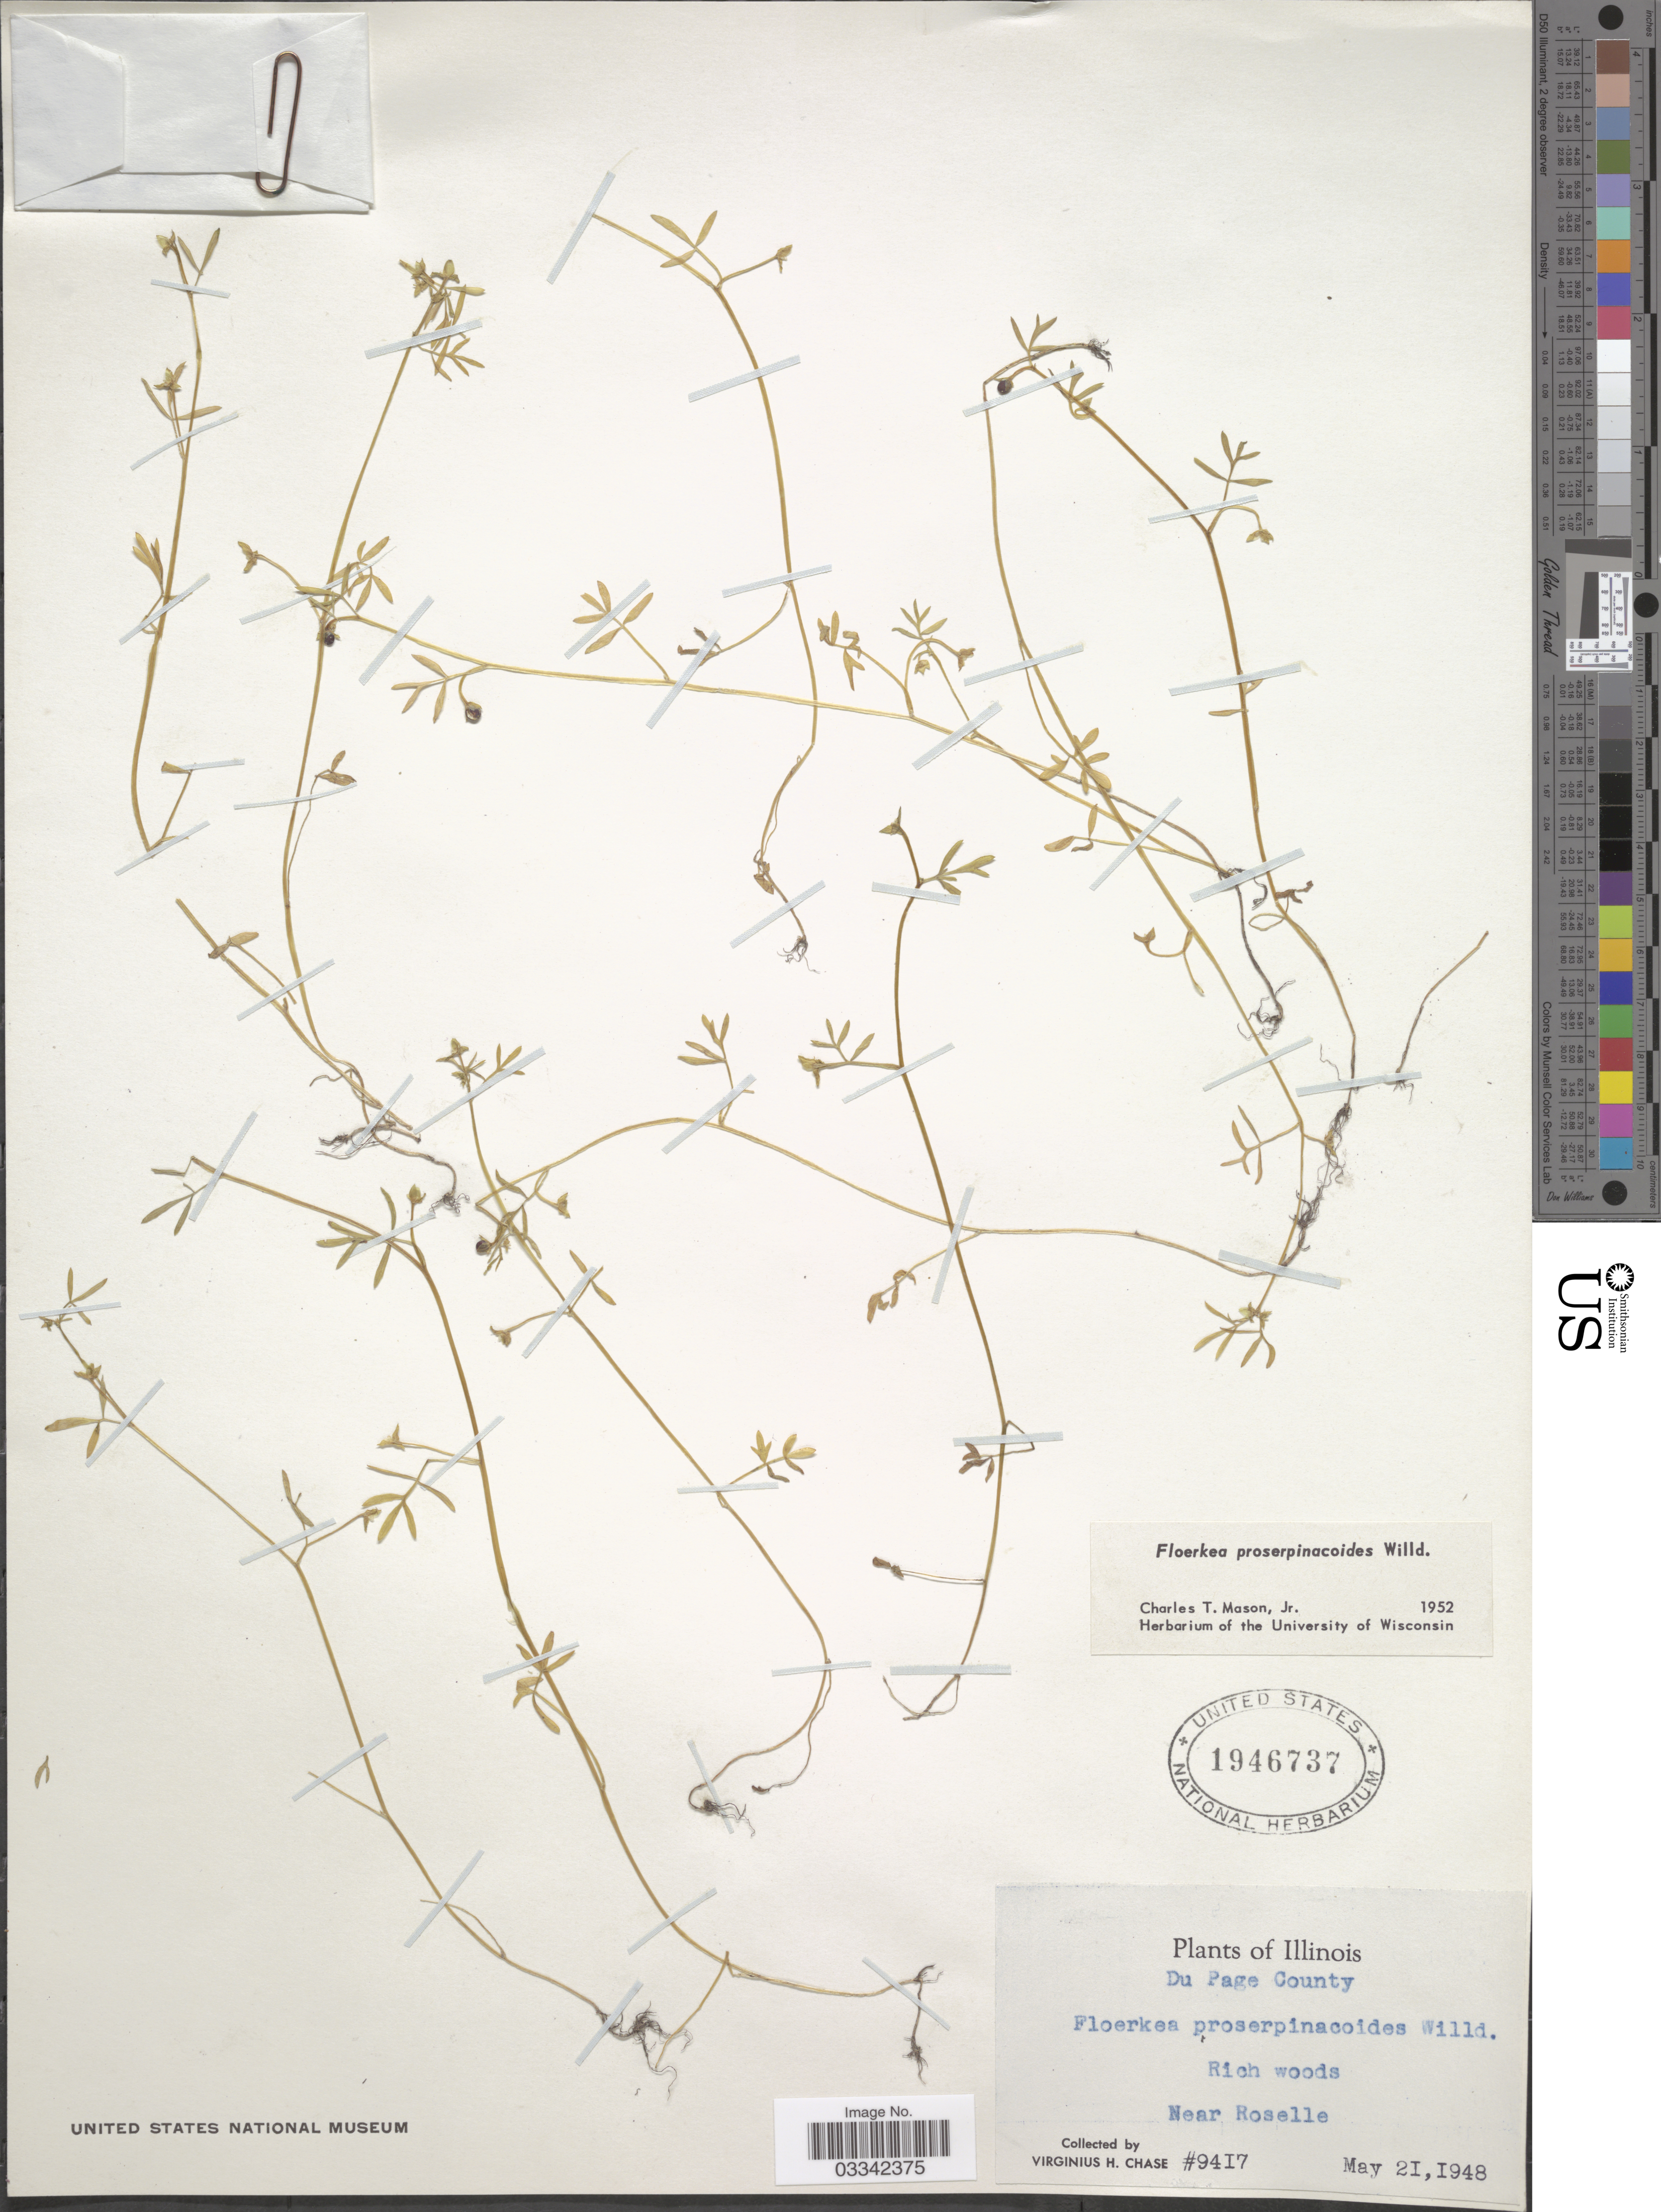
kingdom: Plantae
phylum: Tracheophyta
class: Magnoliopsida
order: Brassicales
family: Limnanthaceae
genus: Floerkea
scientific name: Floerkea proserpinacoides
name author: Willd.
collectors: V. H. Chase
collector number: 9417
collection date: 1948-05-21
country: United States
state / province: Illinois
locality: Du Page County. Near Roselle.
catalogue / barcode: US 1946737